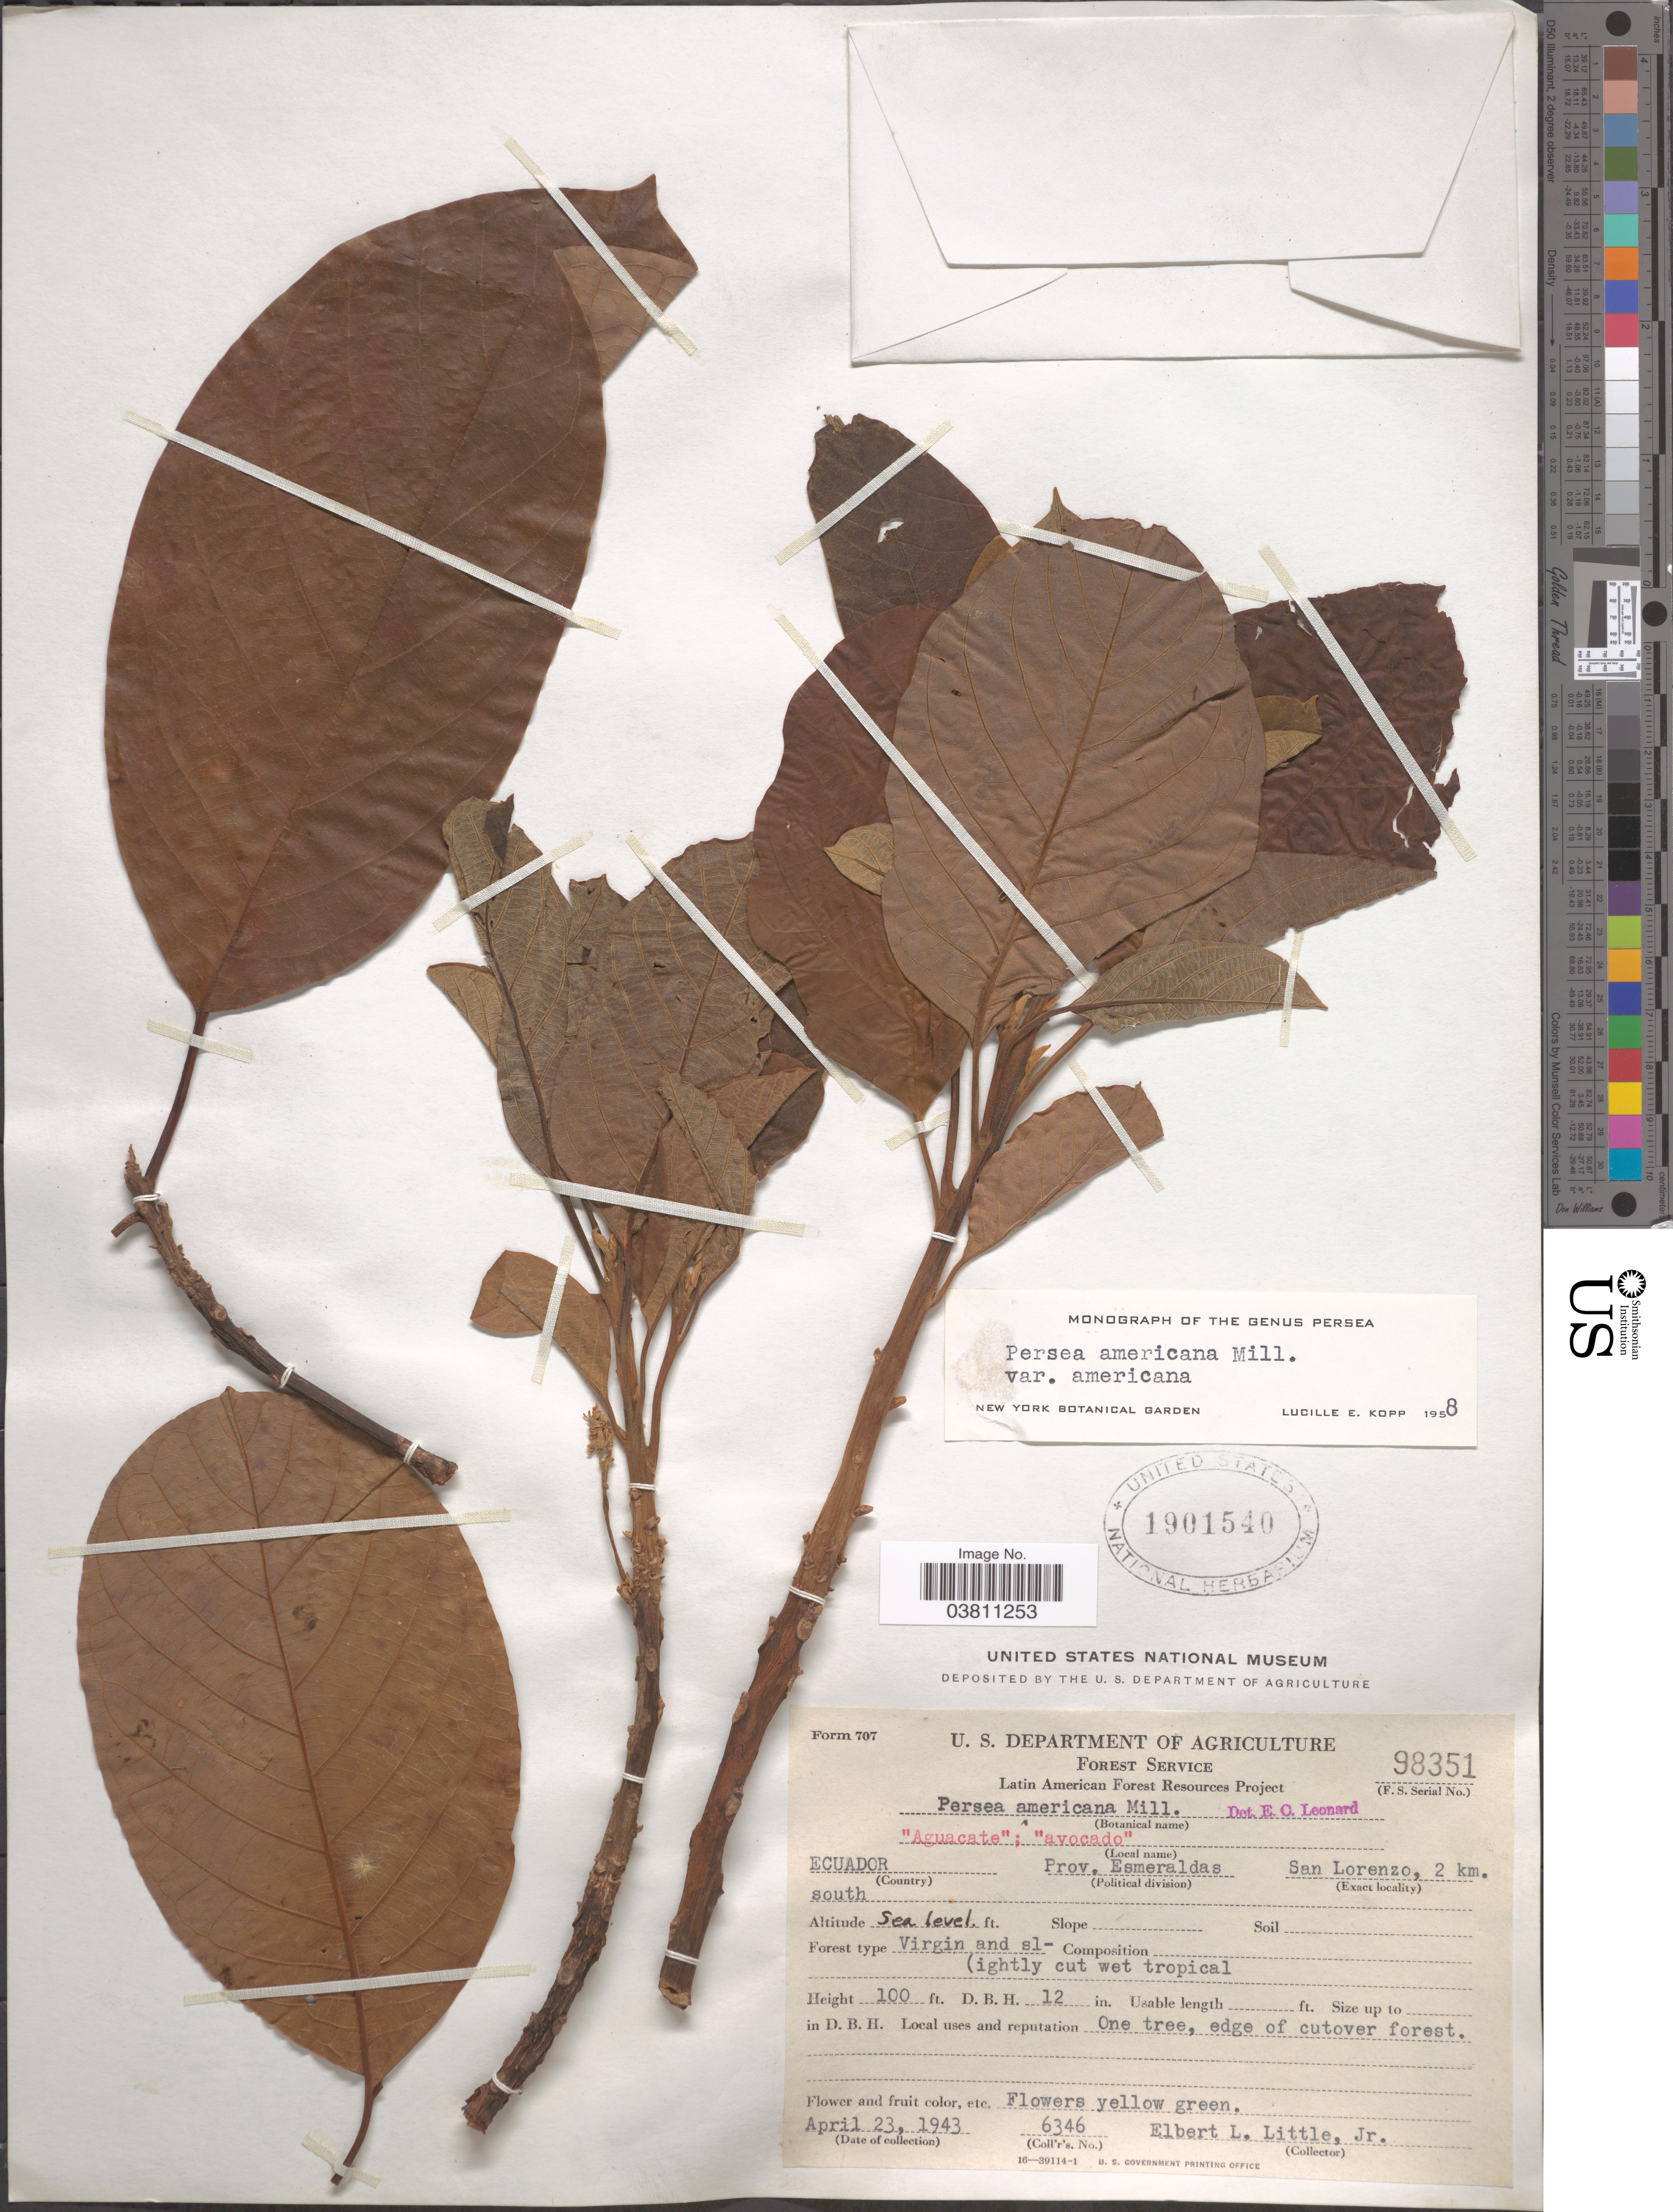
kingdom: Plantae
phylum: Tracheophyta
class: Magnoliopsida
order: Laurales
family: Lauraceae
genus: Persea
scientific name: Persea americana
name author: Mill.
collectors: E. L. Little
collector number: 6346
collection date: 1943-04-23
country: Ecuador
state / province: Esmeraldas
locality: San Lorenzo, 2 km. south.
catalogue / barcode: US 1901540